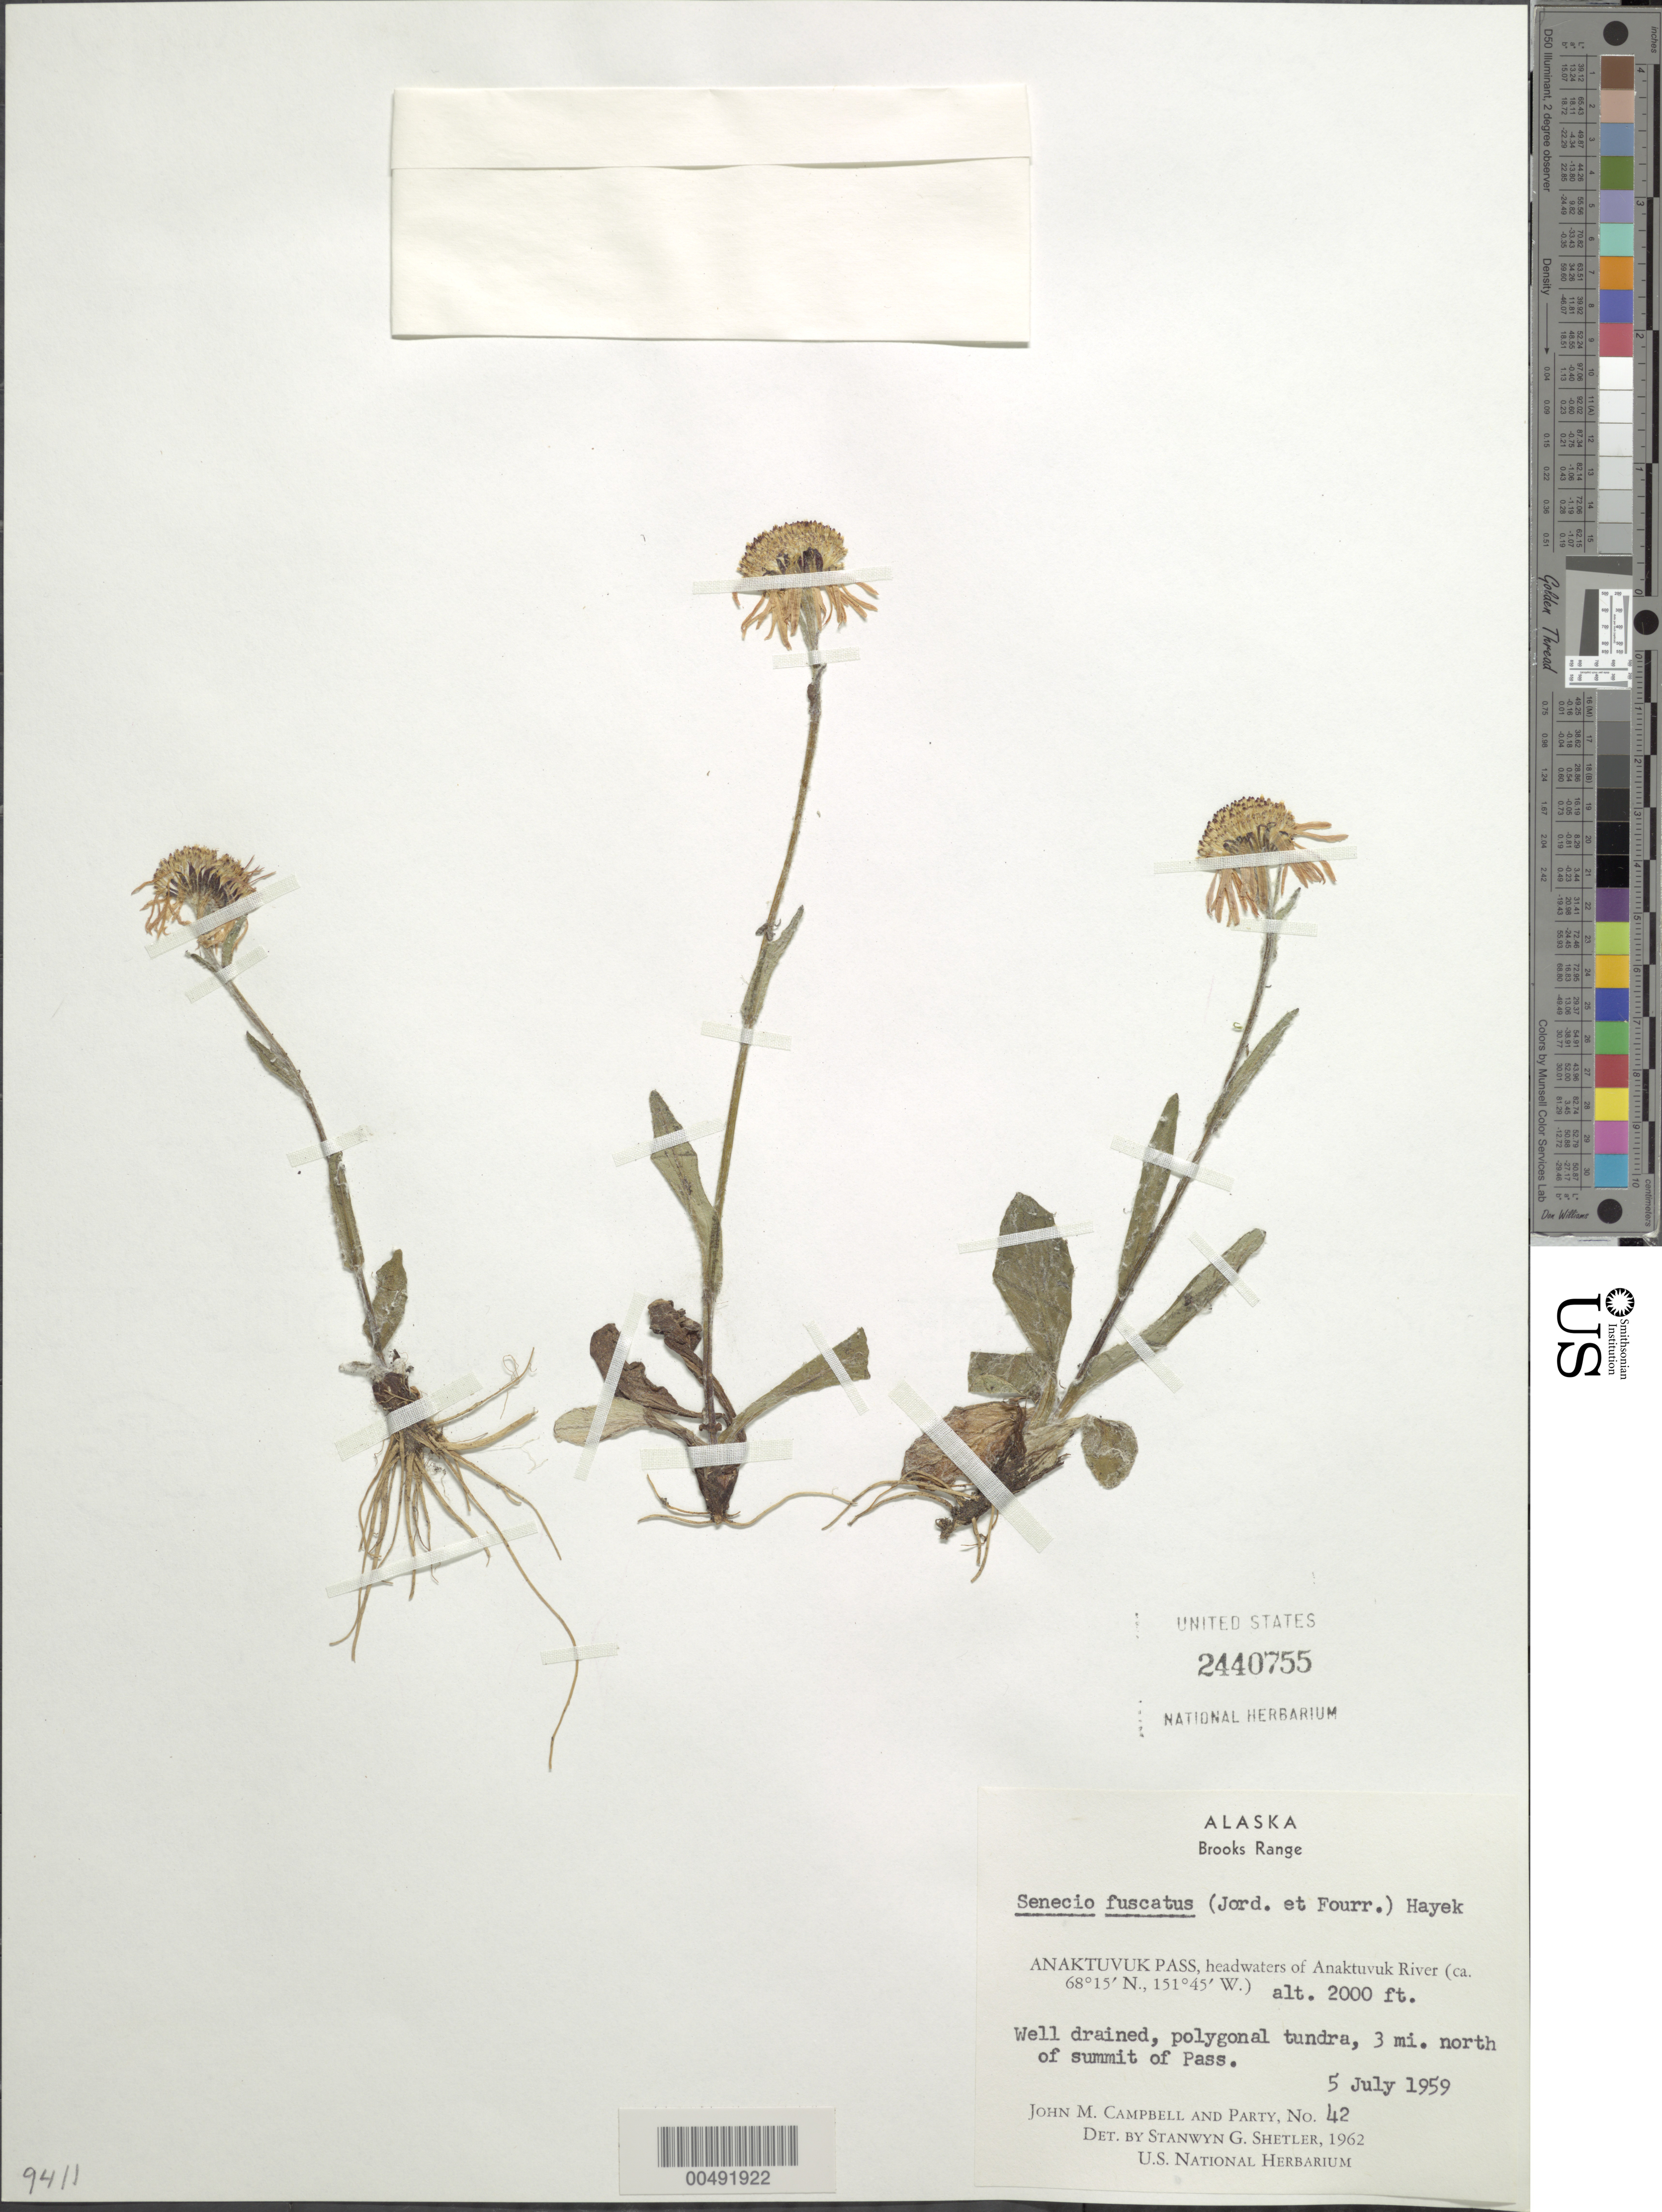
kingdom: Plantae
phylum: Tracheophyta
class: Magnoliopsida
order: Asterales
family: Asteraceae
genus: Senecio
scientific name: Senecio fuscatus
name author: (Jord. & Fourr.) Hayek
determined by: Shetler, Stanwyn G., (US), NMNH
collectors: J. M. Campbell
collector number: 42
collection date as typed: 05 Jul 1959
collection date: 1959-07-05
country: United States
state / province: Alaska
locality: Brooks Range, 3 mi. N of summit of Anaktuvuk Pass, headwaters of Anaktuvuk River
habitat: well-drained, polygonal tundra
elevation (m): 610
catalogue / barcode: US 2440755